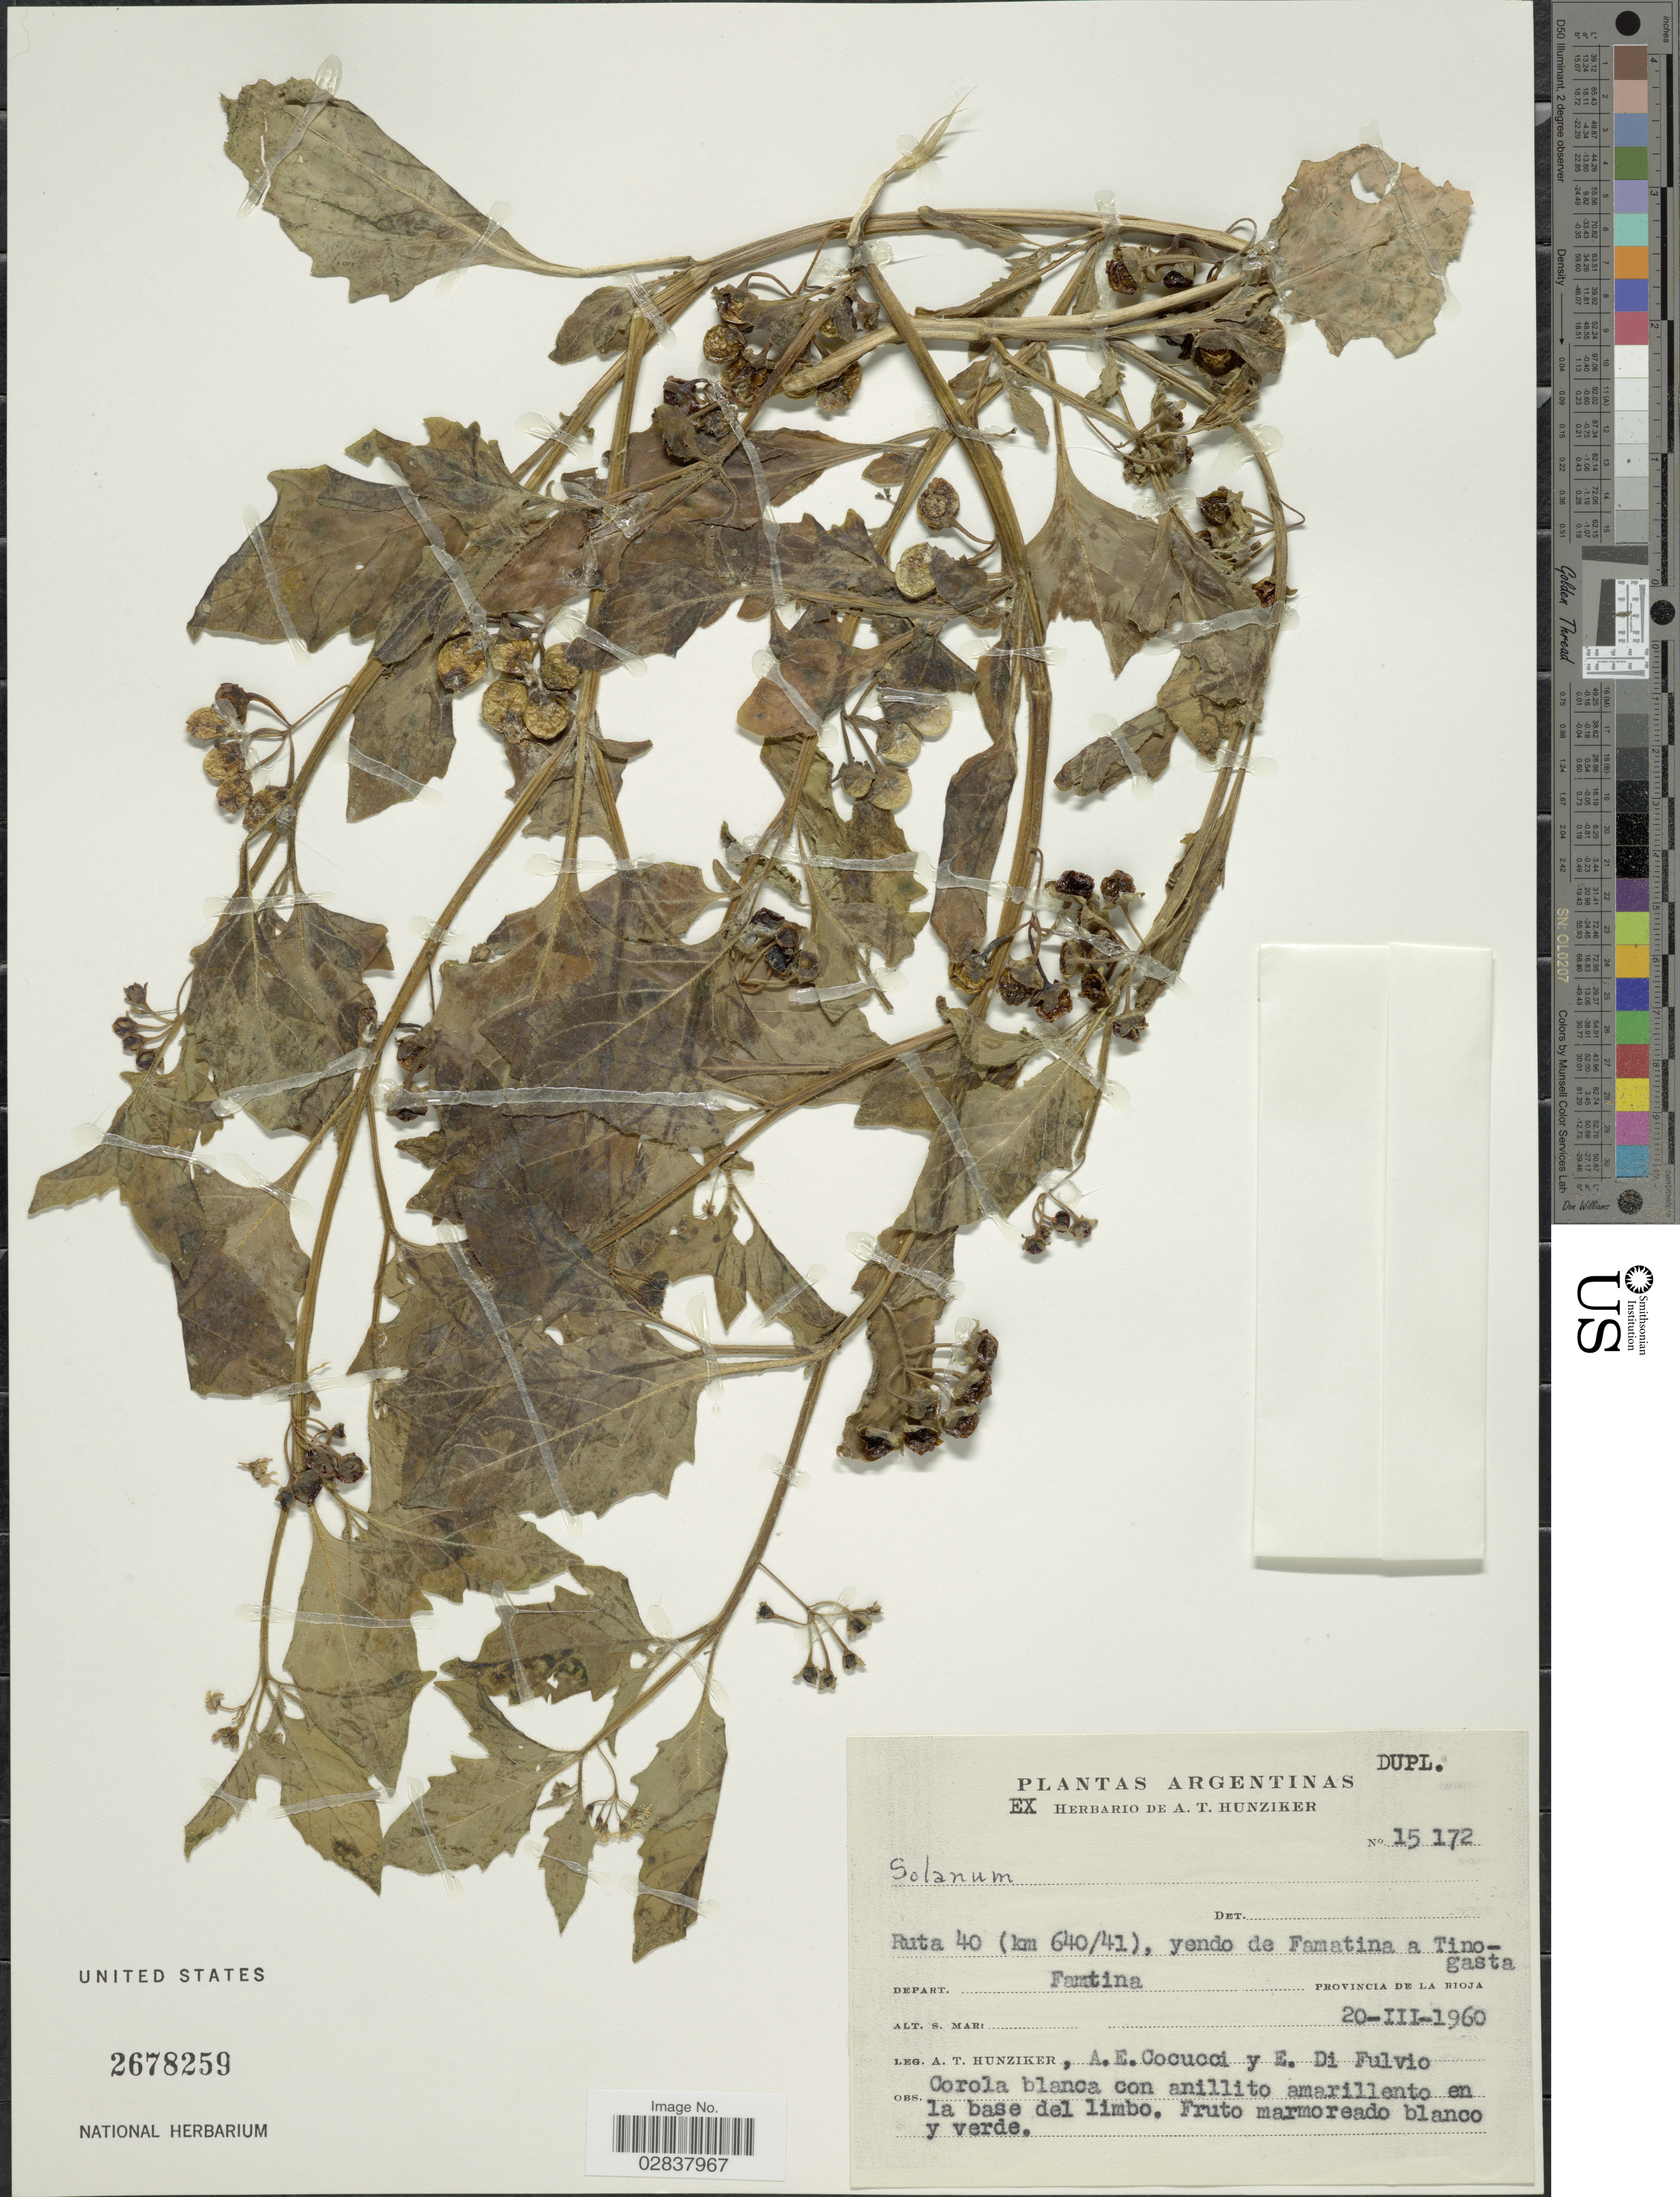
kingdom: Plantae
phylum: Tracheophyta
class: Magnoliopsida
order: Solanales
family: Solanaceae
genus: Solanum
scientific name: Solanum marmoratum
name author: Barboza & S. Knapp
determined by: Knapp, S. D.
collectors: A. T. Hunziker, A. Cocucci & T. E. Di Fulvio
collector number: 15172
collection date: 1960-03-20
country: Argentina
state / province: La Rioja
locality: Ruta 40 (km 640/41), yendo de Famatina a Tinogasta, Depart. Famtina.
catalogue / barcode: US 2678259